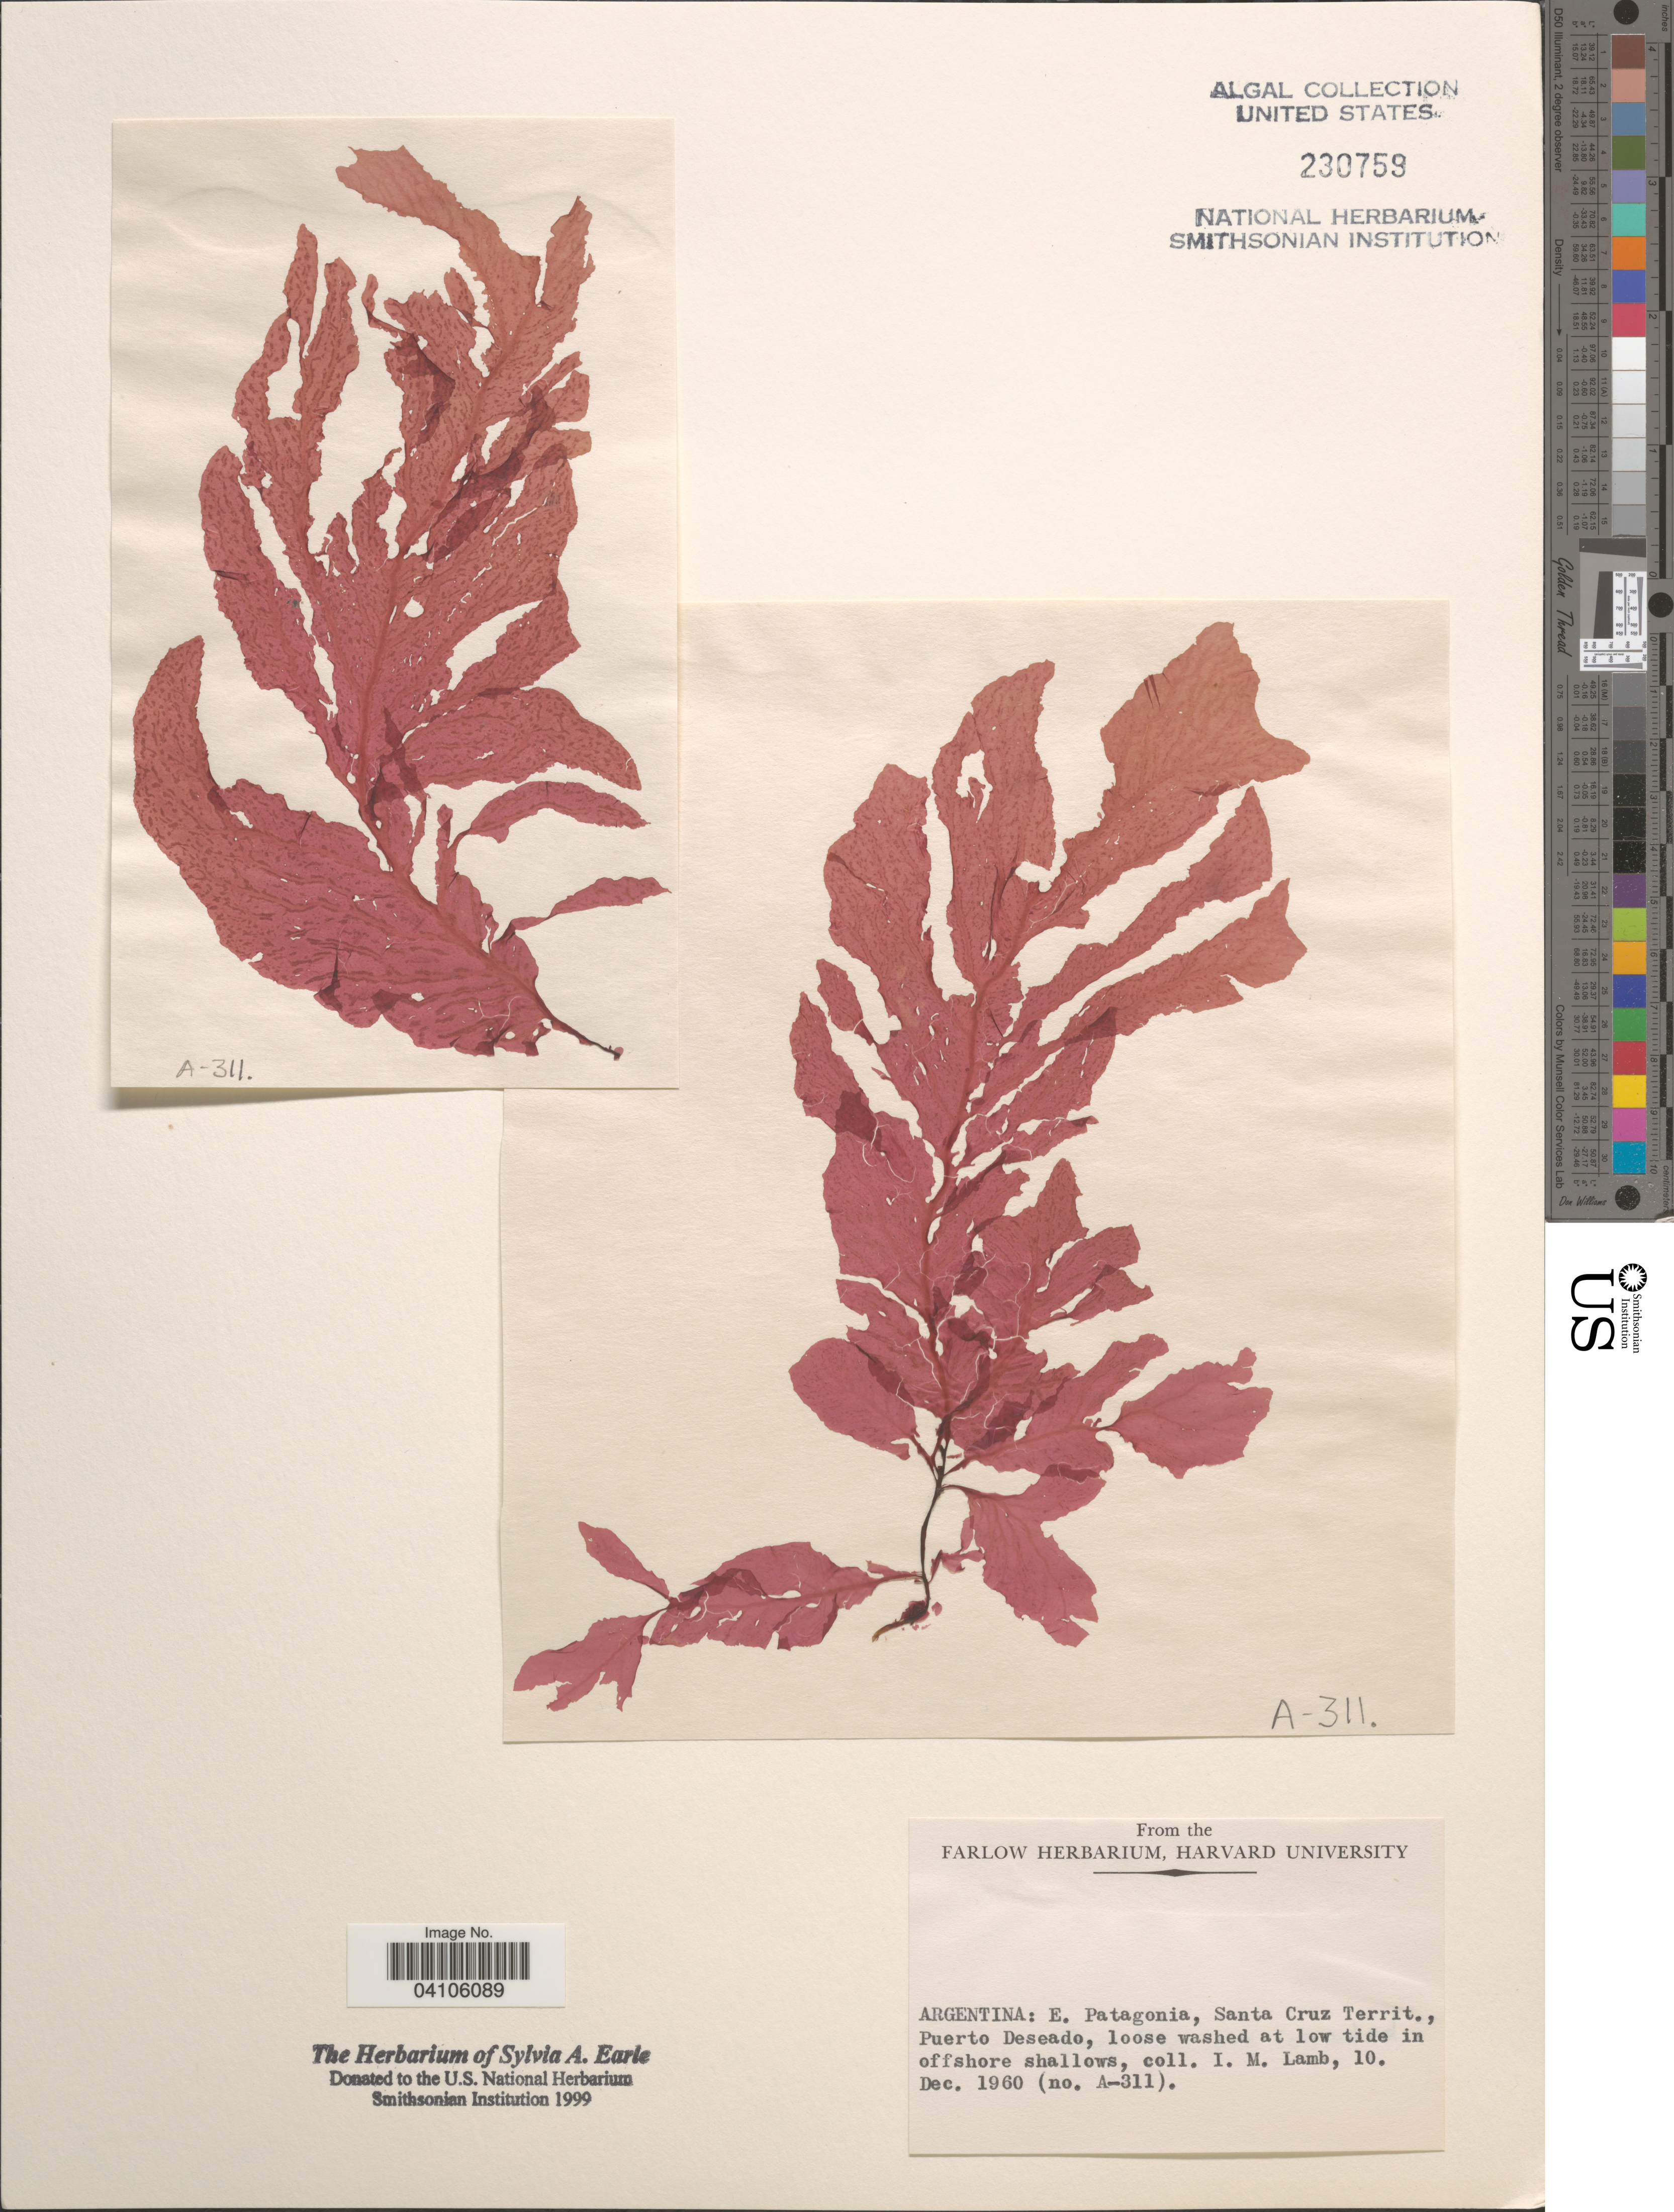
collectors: I. M. Lamb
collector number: A-311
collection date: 1960-12-10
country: Argentina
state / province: Santa Cruz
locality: E. Patagonia, Santa Cruz Territ., Puerto Deseado.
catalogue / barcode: US 230759